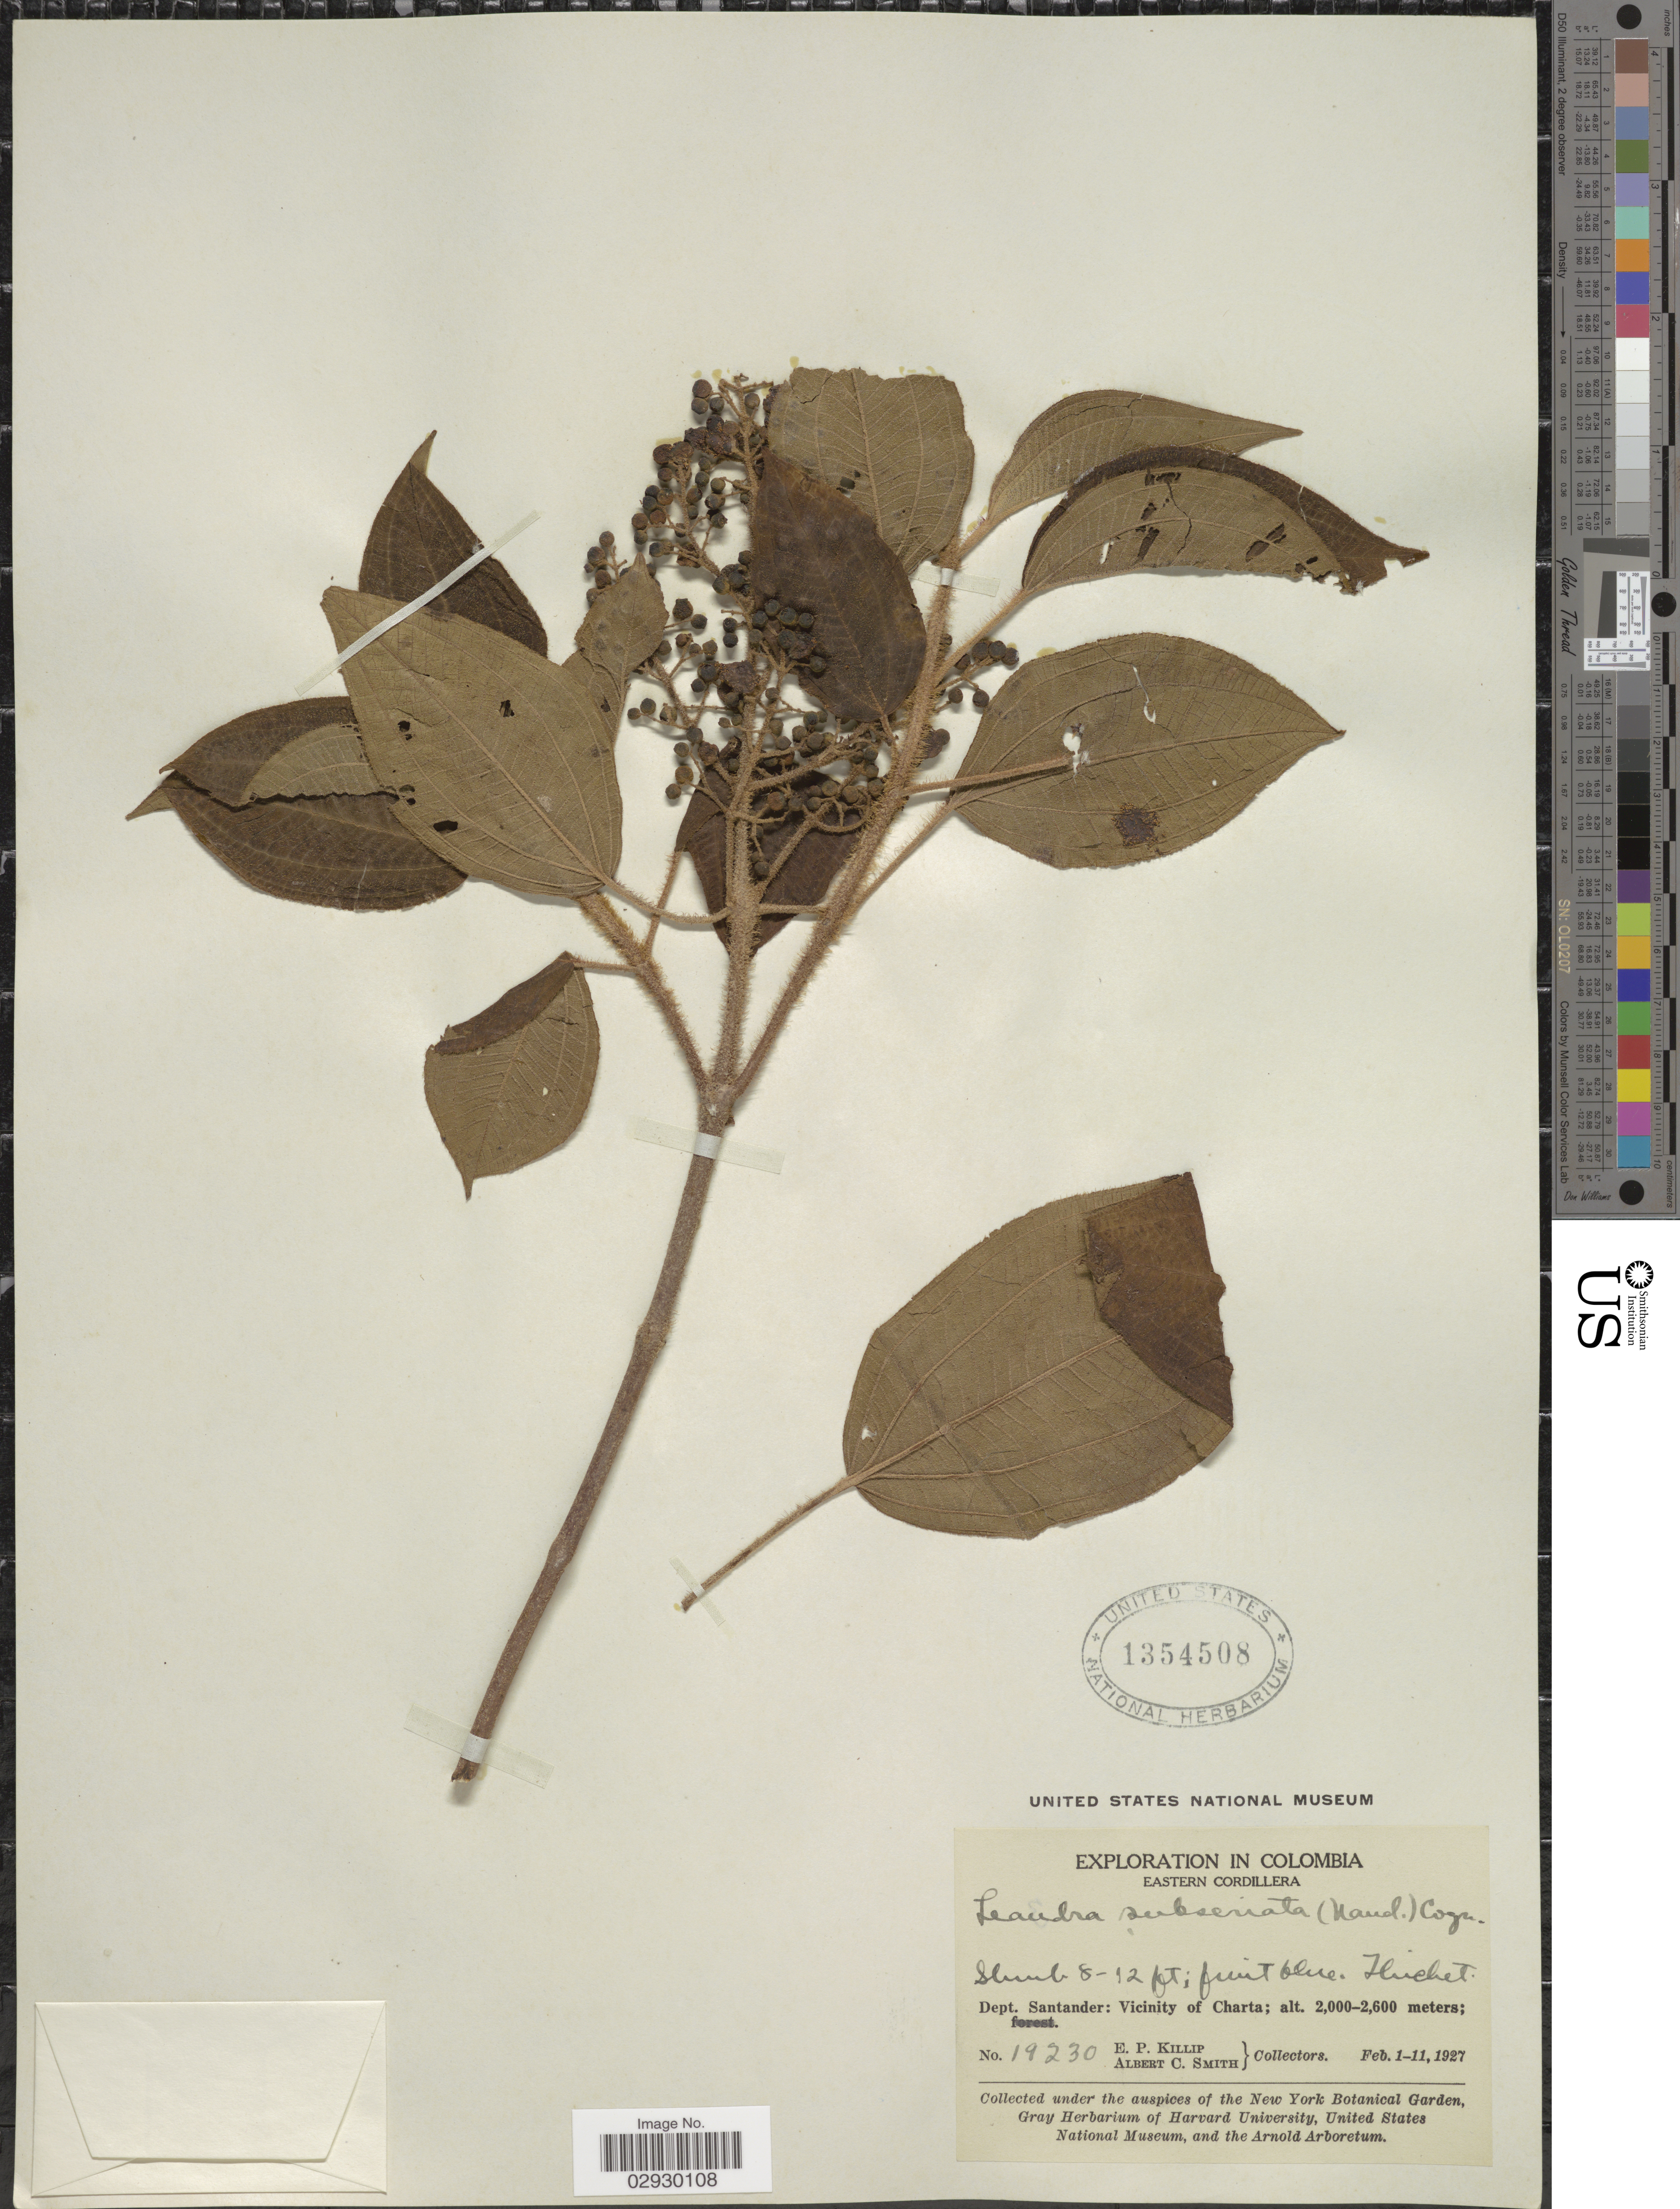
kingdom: Plantae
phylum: Tracheophyta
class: Magnoliopsida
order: Myrtales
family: Melastomataceae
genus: Leandra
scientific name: Leandra subseriata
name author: (Naudin) Cogn.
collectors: E. P. Killip & A. C. Smith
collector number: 19230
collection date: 1927-02-01/1927-02-11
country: Colombia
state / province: Santander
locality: Eastern Cordillera. Dept. Santander: Vicinity of Charta.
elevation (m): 2000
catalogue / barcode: US 1354508